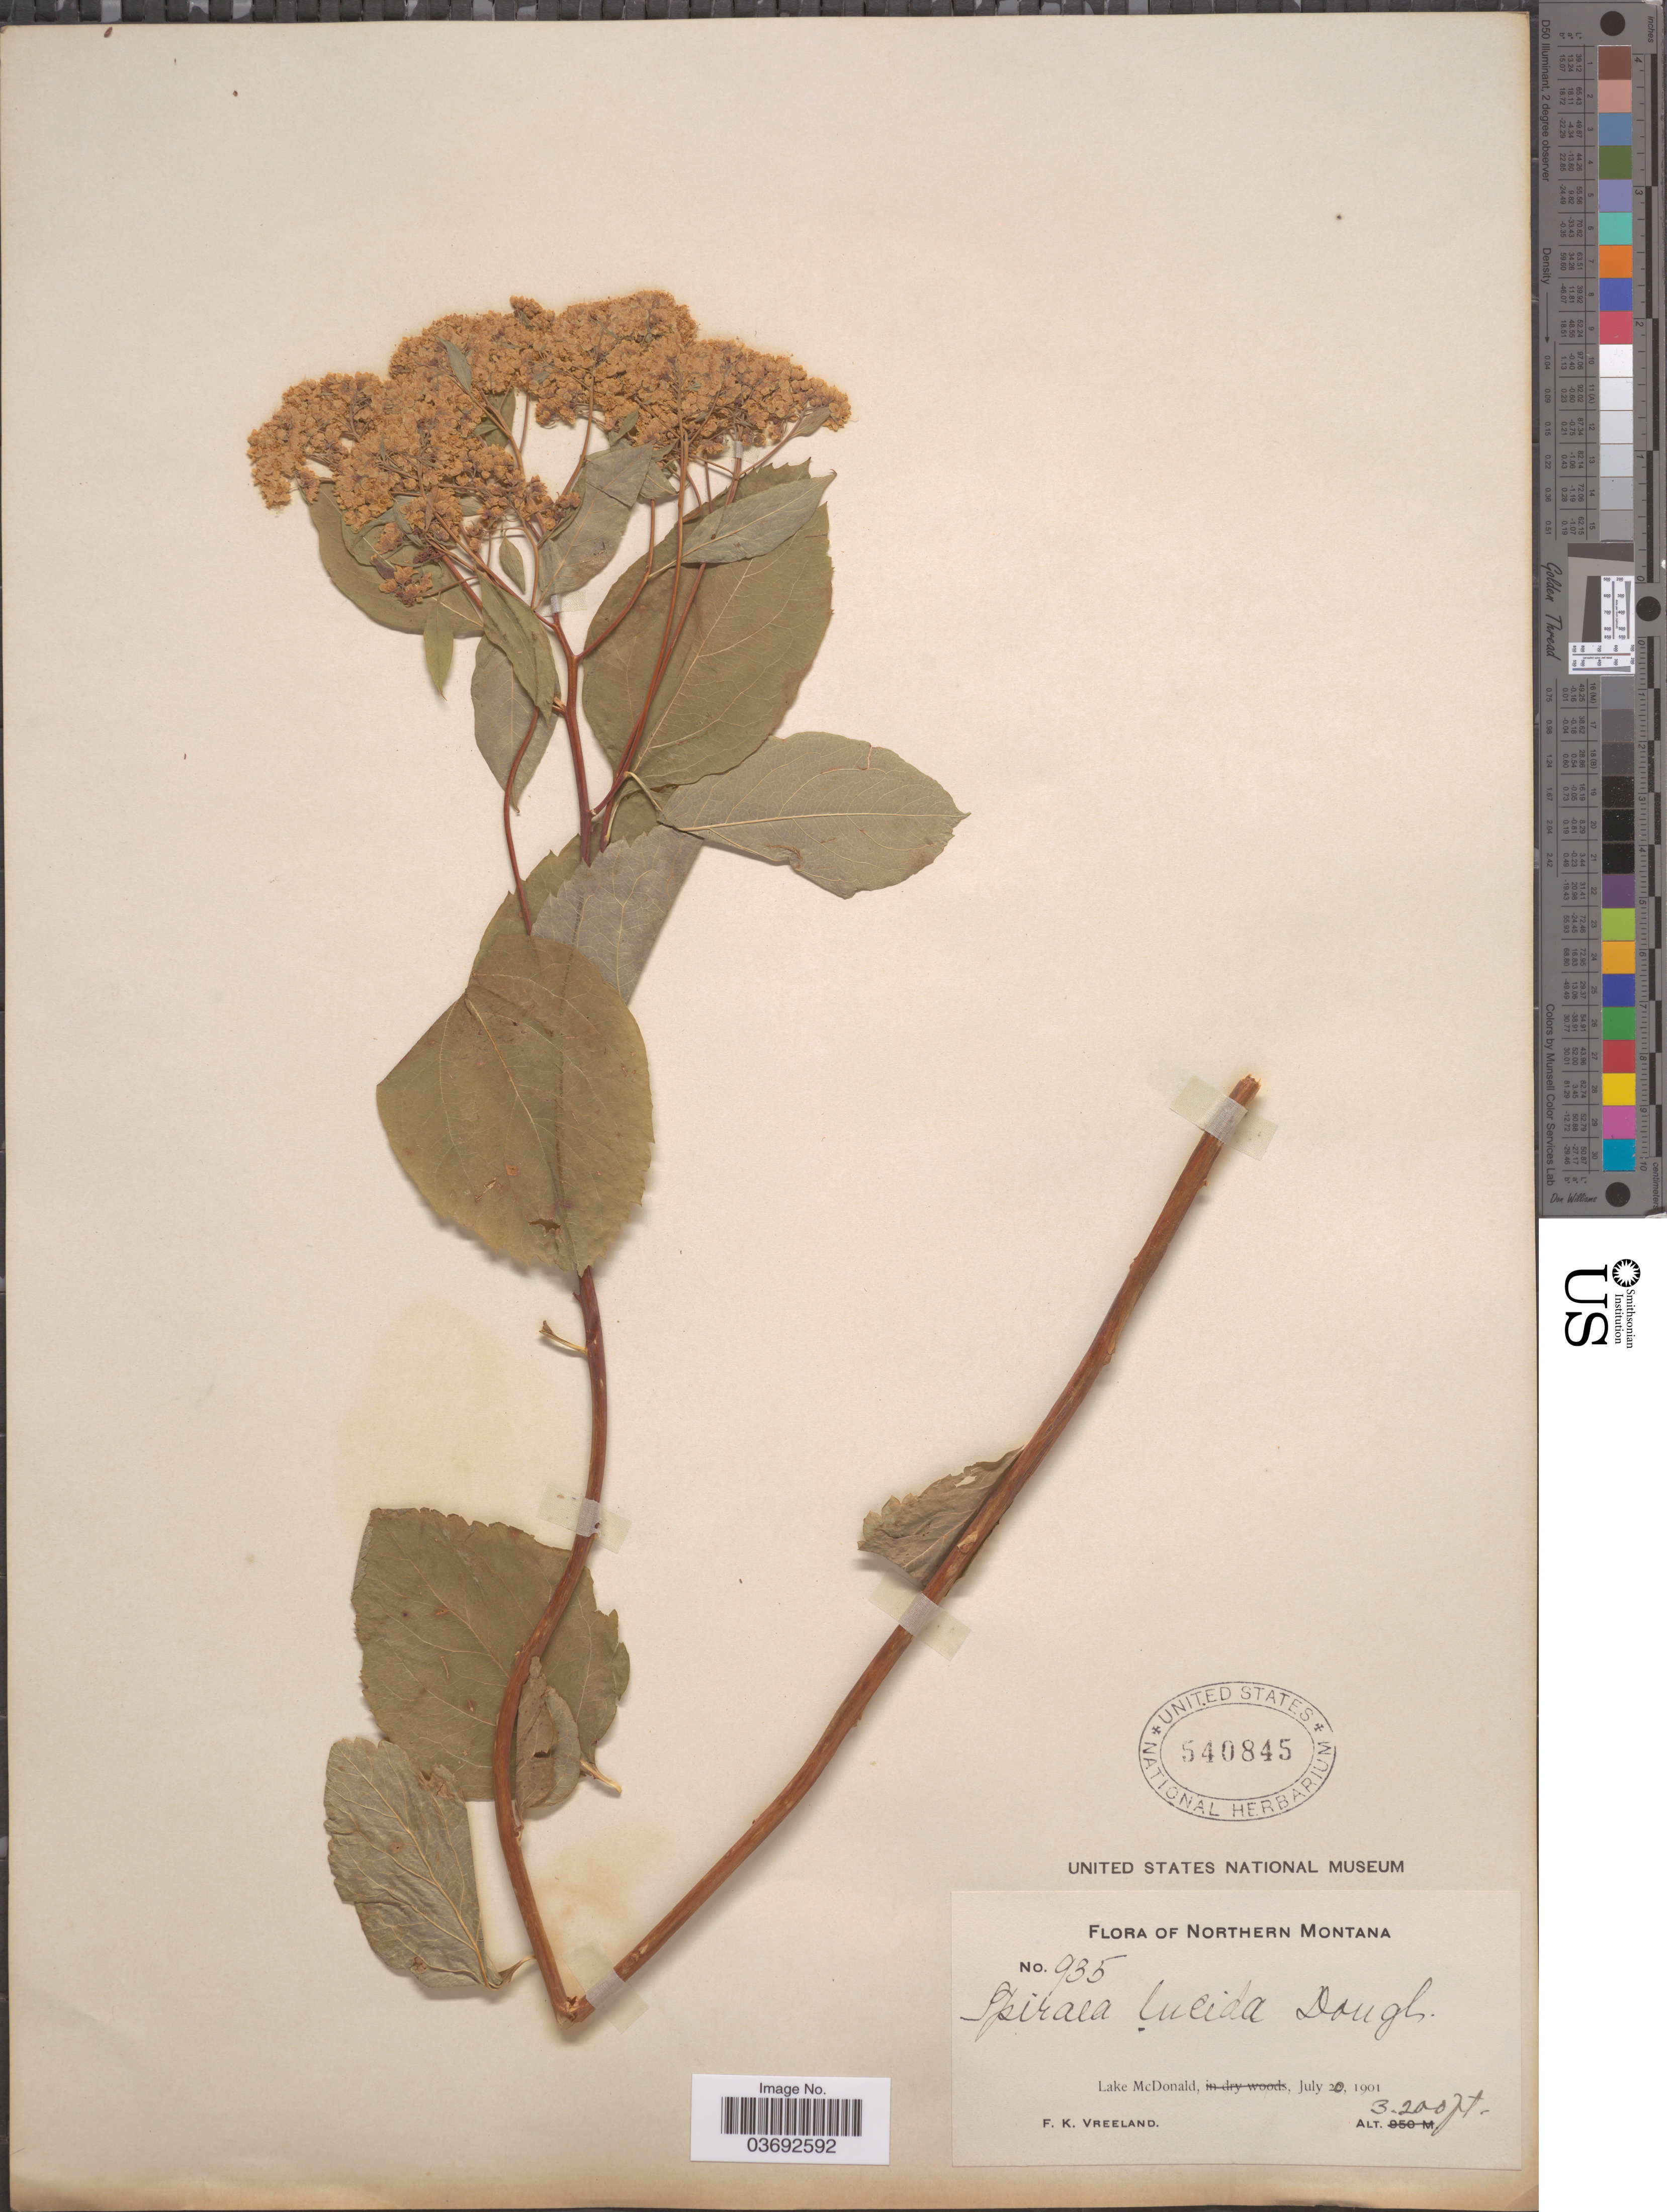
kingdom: Plantae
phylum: Tracheophyta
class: Magnoliopsida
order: Rosales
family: Rosaceae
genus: Spiraea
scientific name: Spiraea lucida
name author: Douglas ex Greene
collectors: F. Vreeland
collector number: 935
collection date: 1901-07-20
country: United States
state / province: Montana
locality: Northern Montana. Lake McDonald.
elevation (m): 975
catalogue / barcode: US 540845